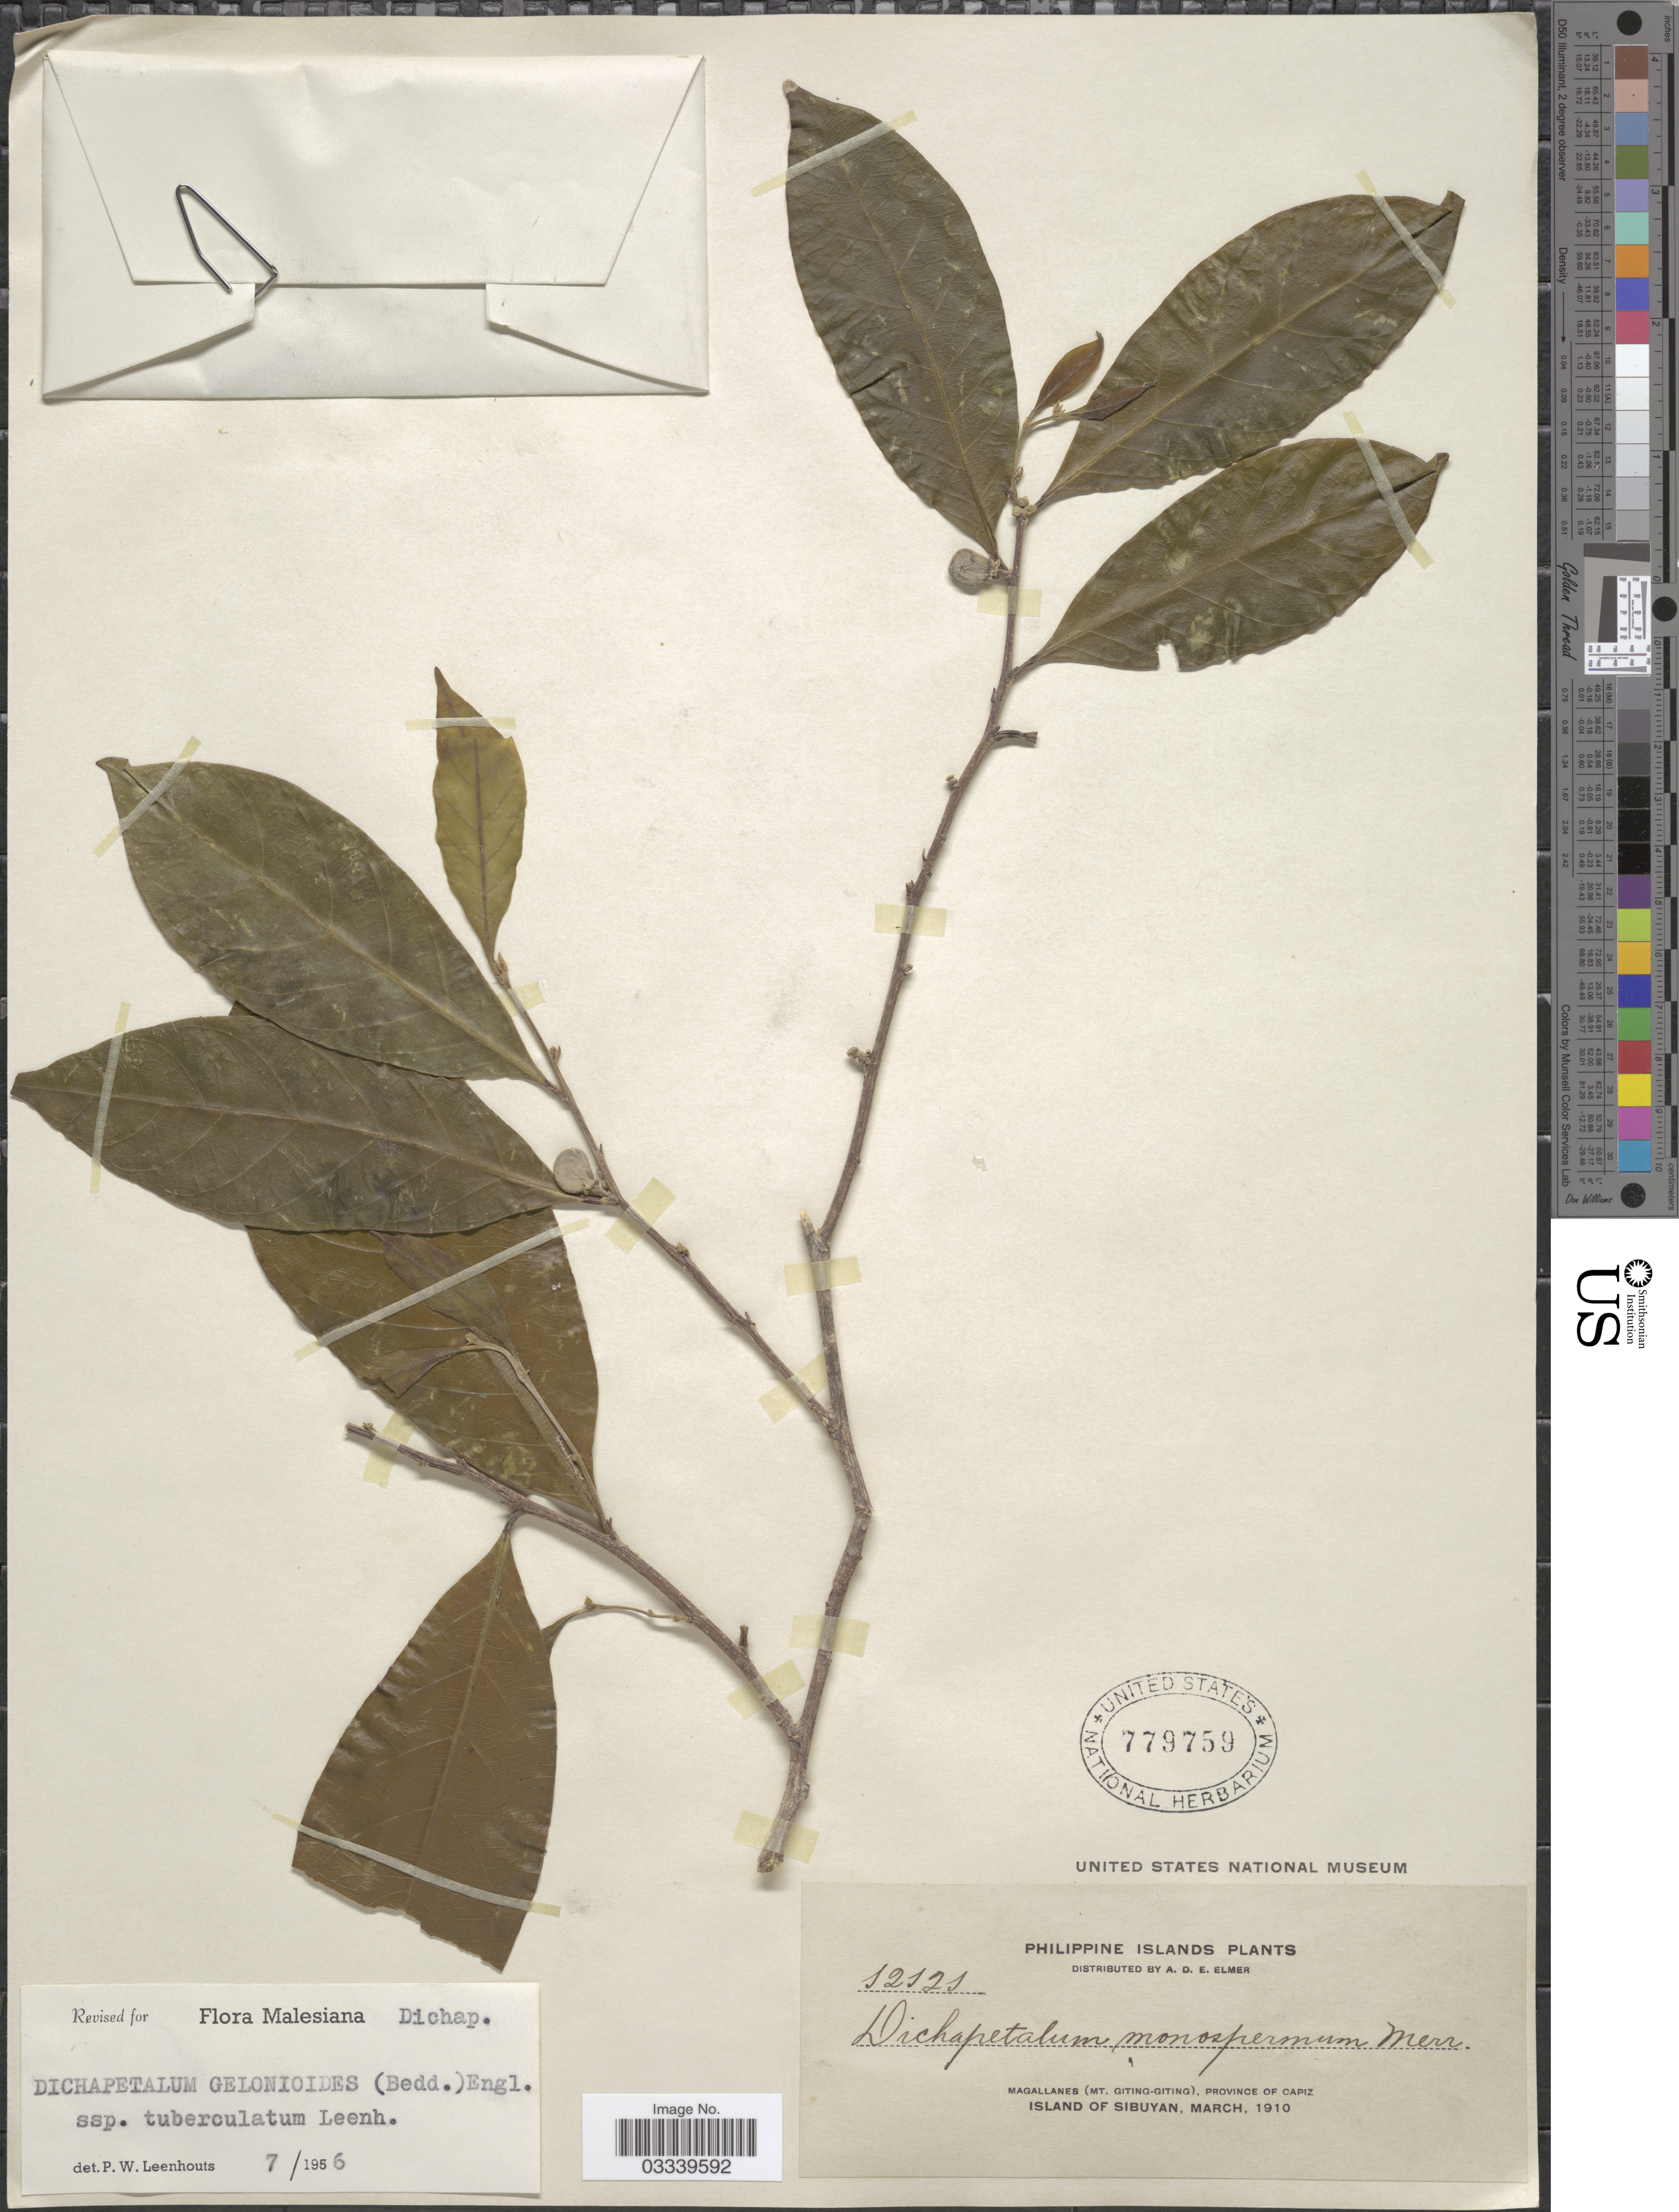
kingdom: Plantae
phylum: Tracheophyta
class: Magnoliopsida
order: Malpighiales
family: Dichapetalaceae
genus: Dichapetalum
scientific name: Dichapetalum gelonioides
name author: (Roxb.) Engl.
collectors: A. D. E. Elmer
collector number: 12121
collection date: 1910-03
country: Philippines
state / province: Western Visayas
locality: Philippine Islands. Magallanes (Mt. Giting-Giting), province of Capiz. Island of Sibuyan.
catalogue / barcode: US 779759